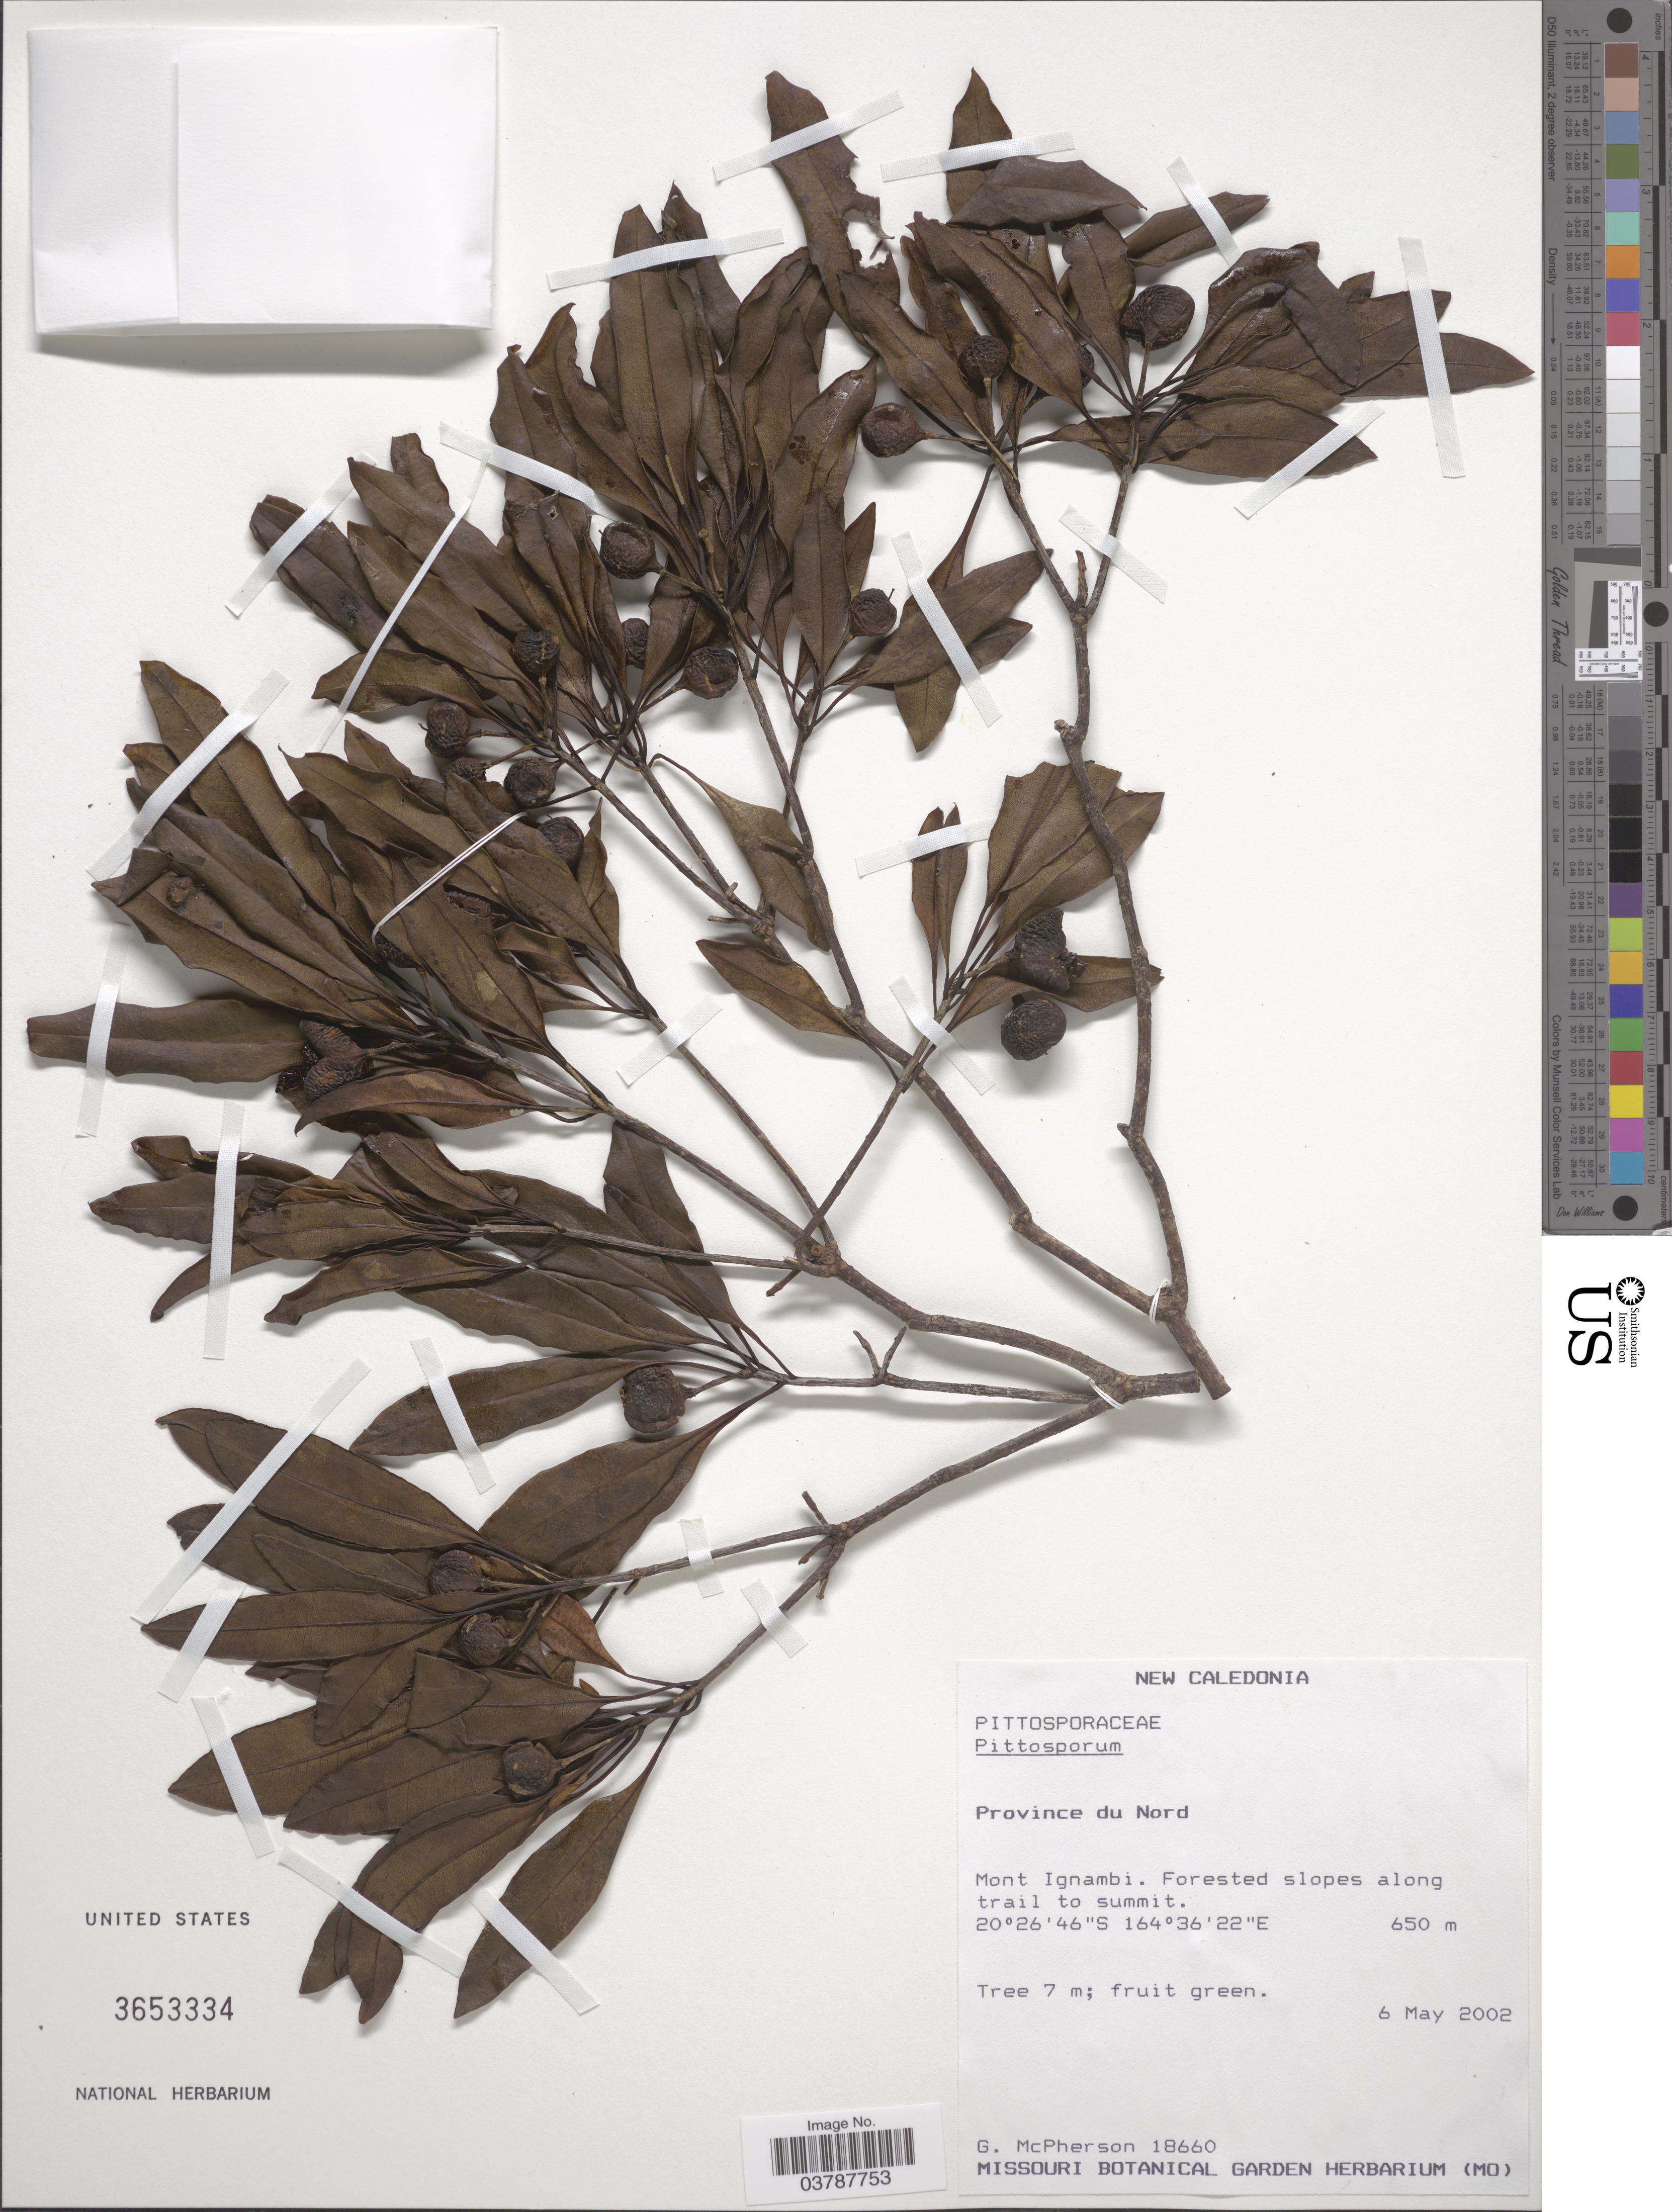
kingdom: Plantae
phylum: Tracheophyta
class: Magnoliopsida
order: Apiales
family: Pittosporaceae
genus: Pittosporum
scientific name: Pittosporum sp.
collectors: G. McPherson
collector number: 18660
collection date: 2002-05-06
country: New Caledonia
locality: Province du Nord. Mont Ignambi. Forested slopes along trail to summit.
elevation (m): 650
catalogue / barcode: US 3653334